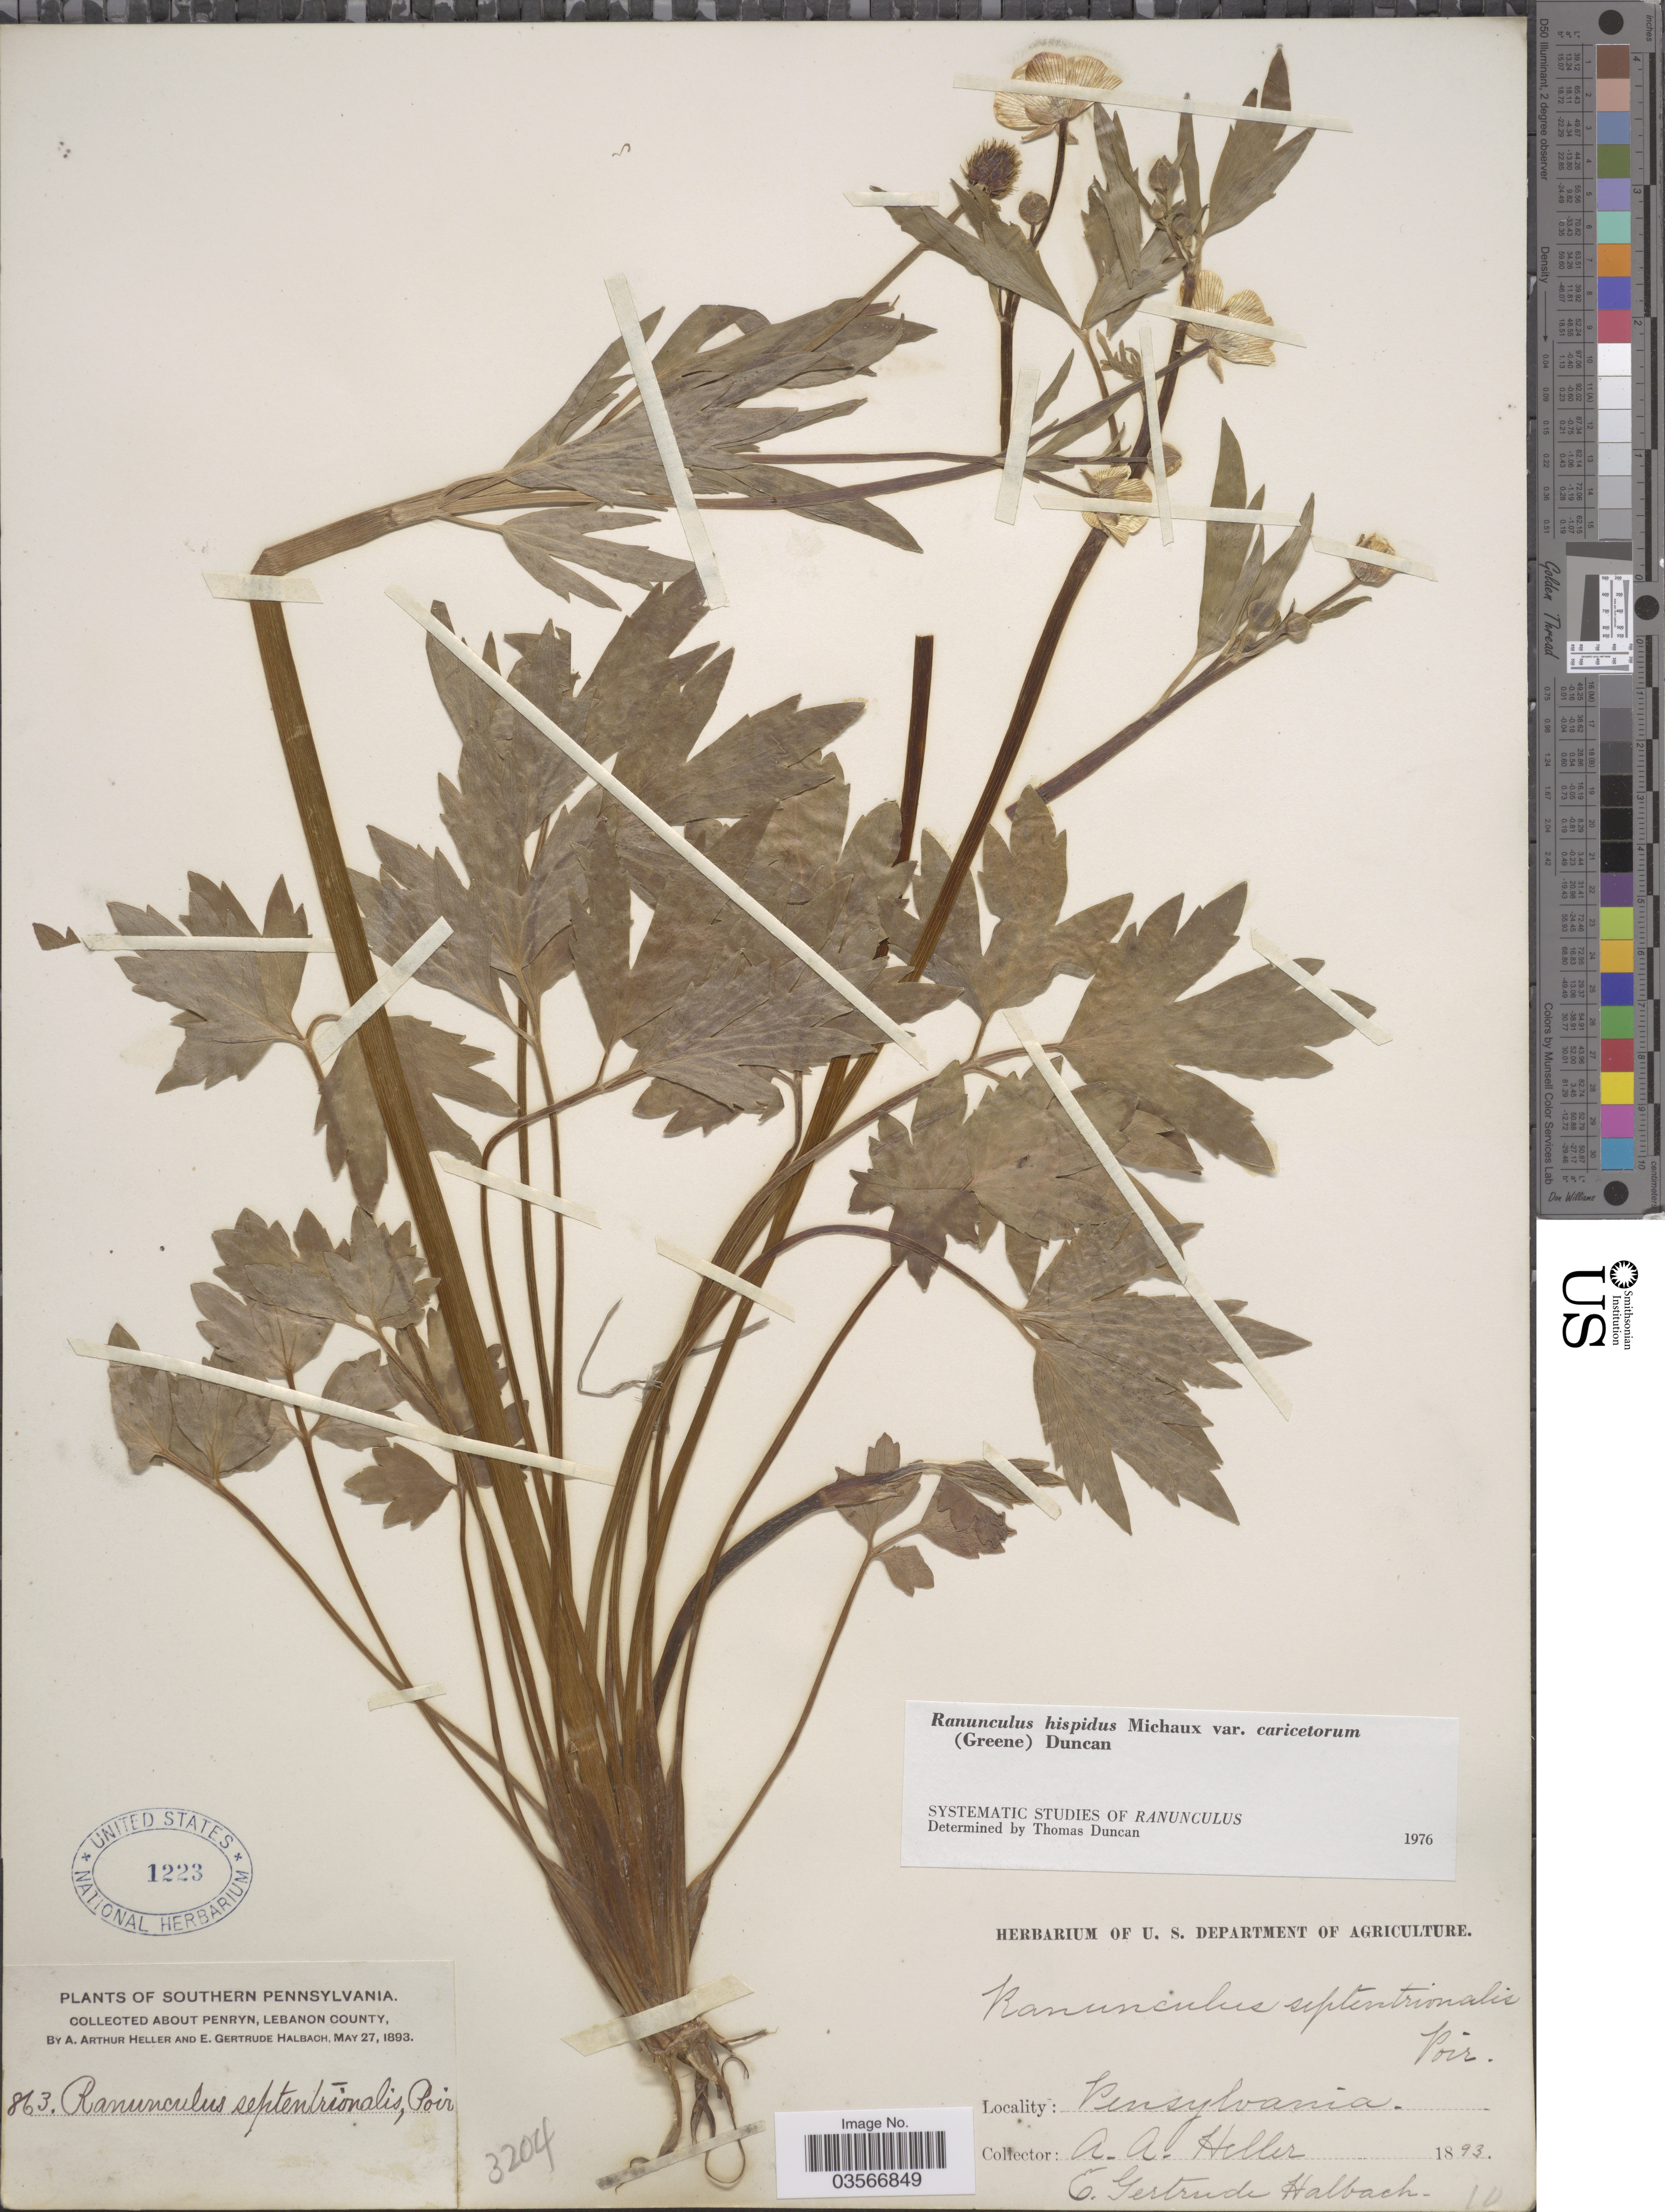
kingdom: Plantae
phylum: Tracheophyta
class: Magnoliopsida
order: Ranunculales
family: Ranunculaceae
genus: Ranunculus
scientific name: Ranunculus hispidus var. caricetorum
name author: Michx.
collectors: A. A. Heller & E. G. Halbach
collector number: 863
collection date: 1893-05-27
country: United States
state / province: Pennsylvania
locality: Southern Pennsylvania. Penryn, Lebanon County.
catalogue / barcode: US 1223